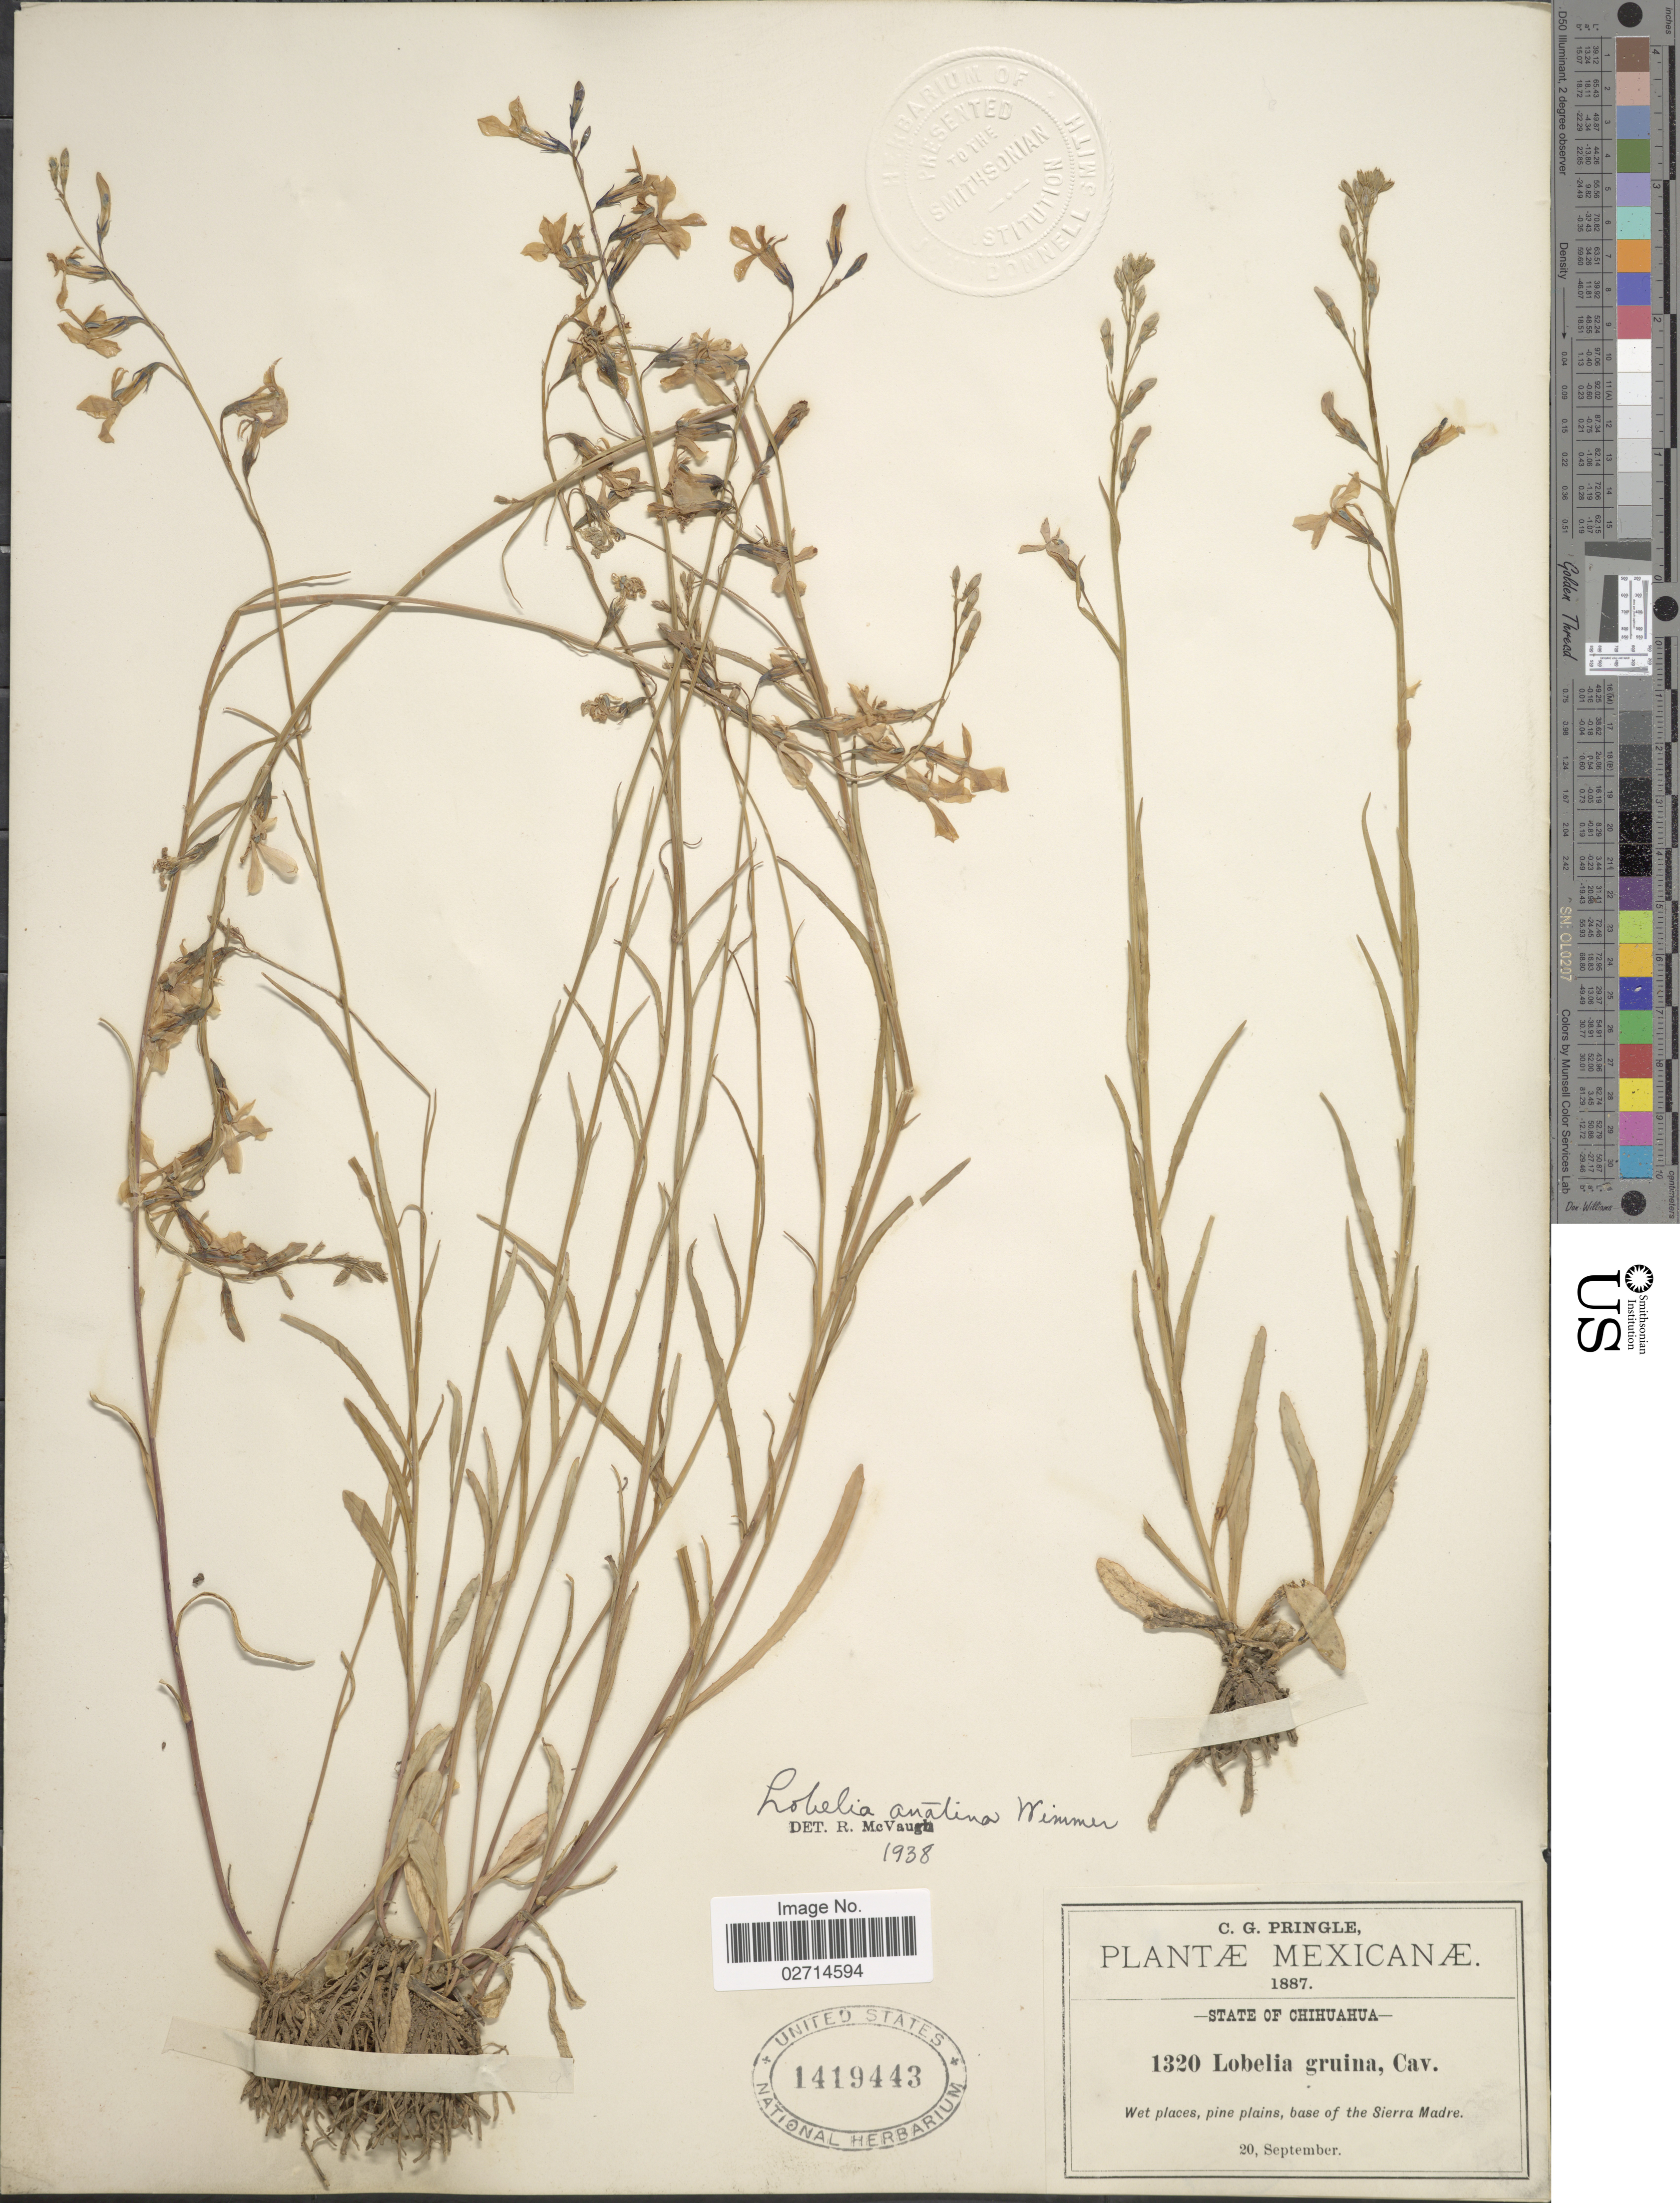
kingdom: Plantae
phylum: Tracheophyta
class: Magnoliopsida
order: Asterales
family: Campanulaceae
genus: Lobelia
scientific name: Lobelia anatina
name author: E. Wimm.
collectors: C. G. Pringle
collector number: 1320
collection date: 1887-09-20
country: Mexico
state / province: Chihuahua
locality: Wet places, pine plains, base of the Sierra Madre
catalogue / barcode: US 1419443